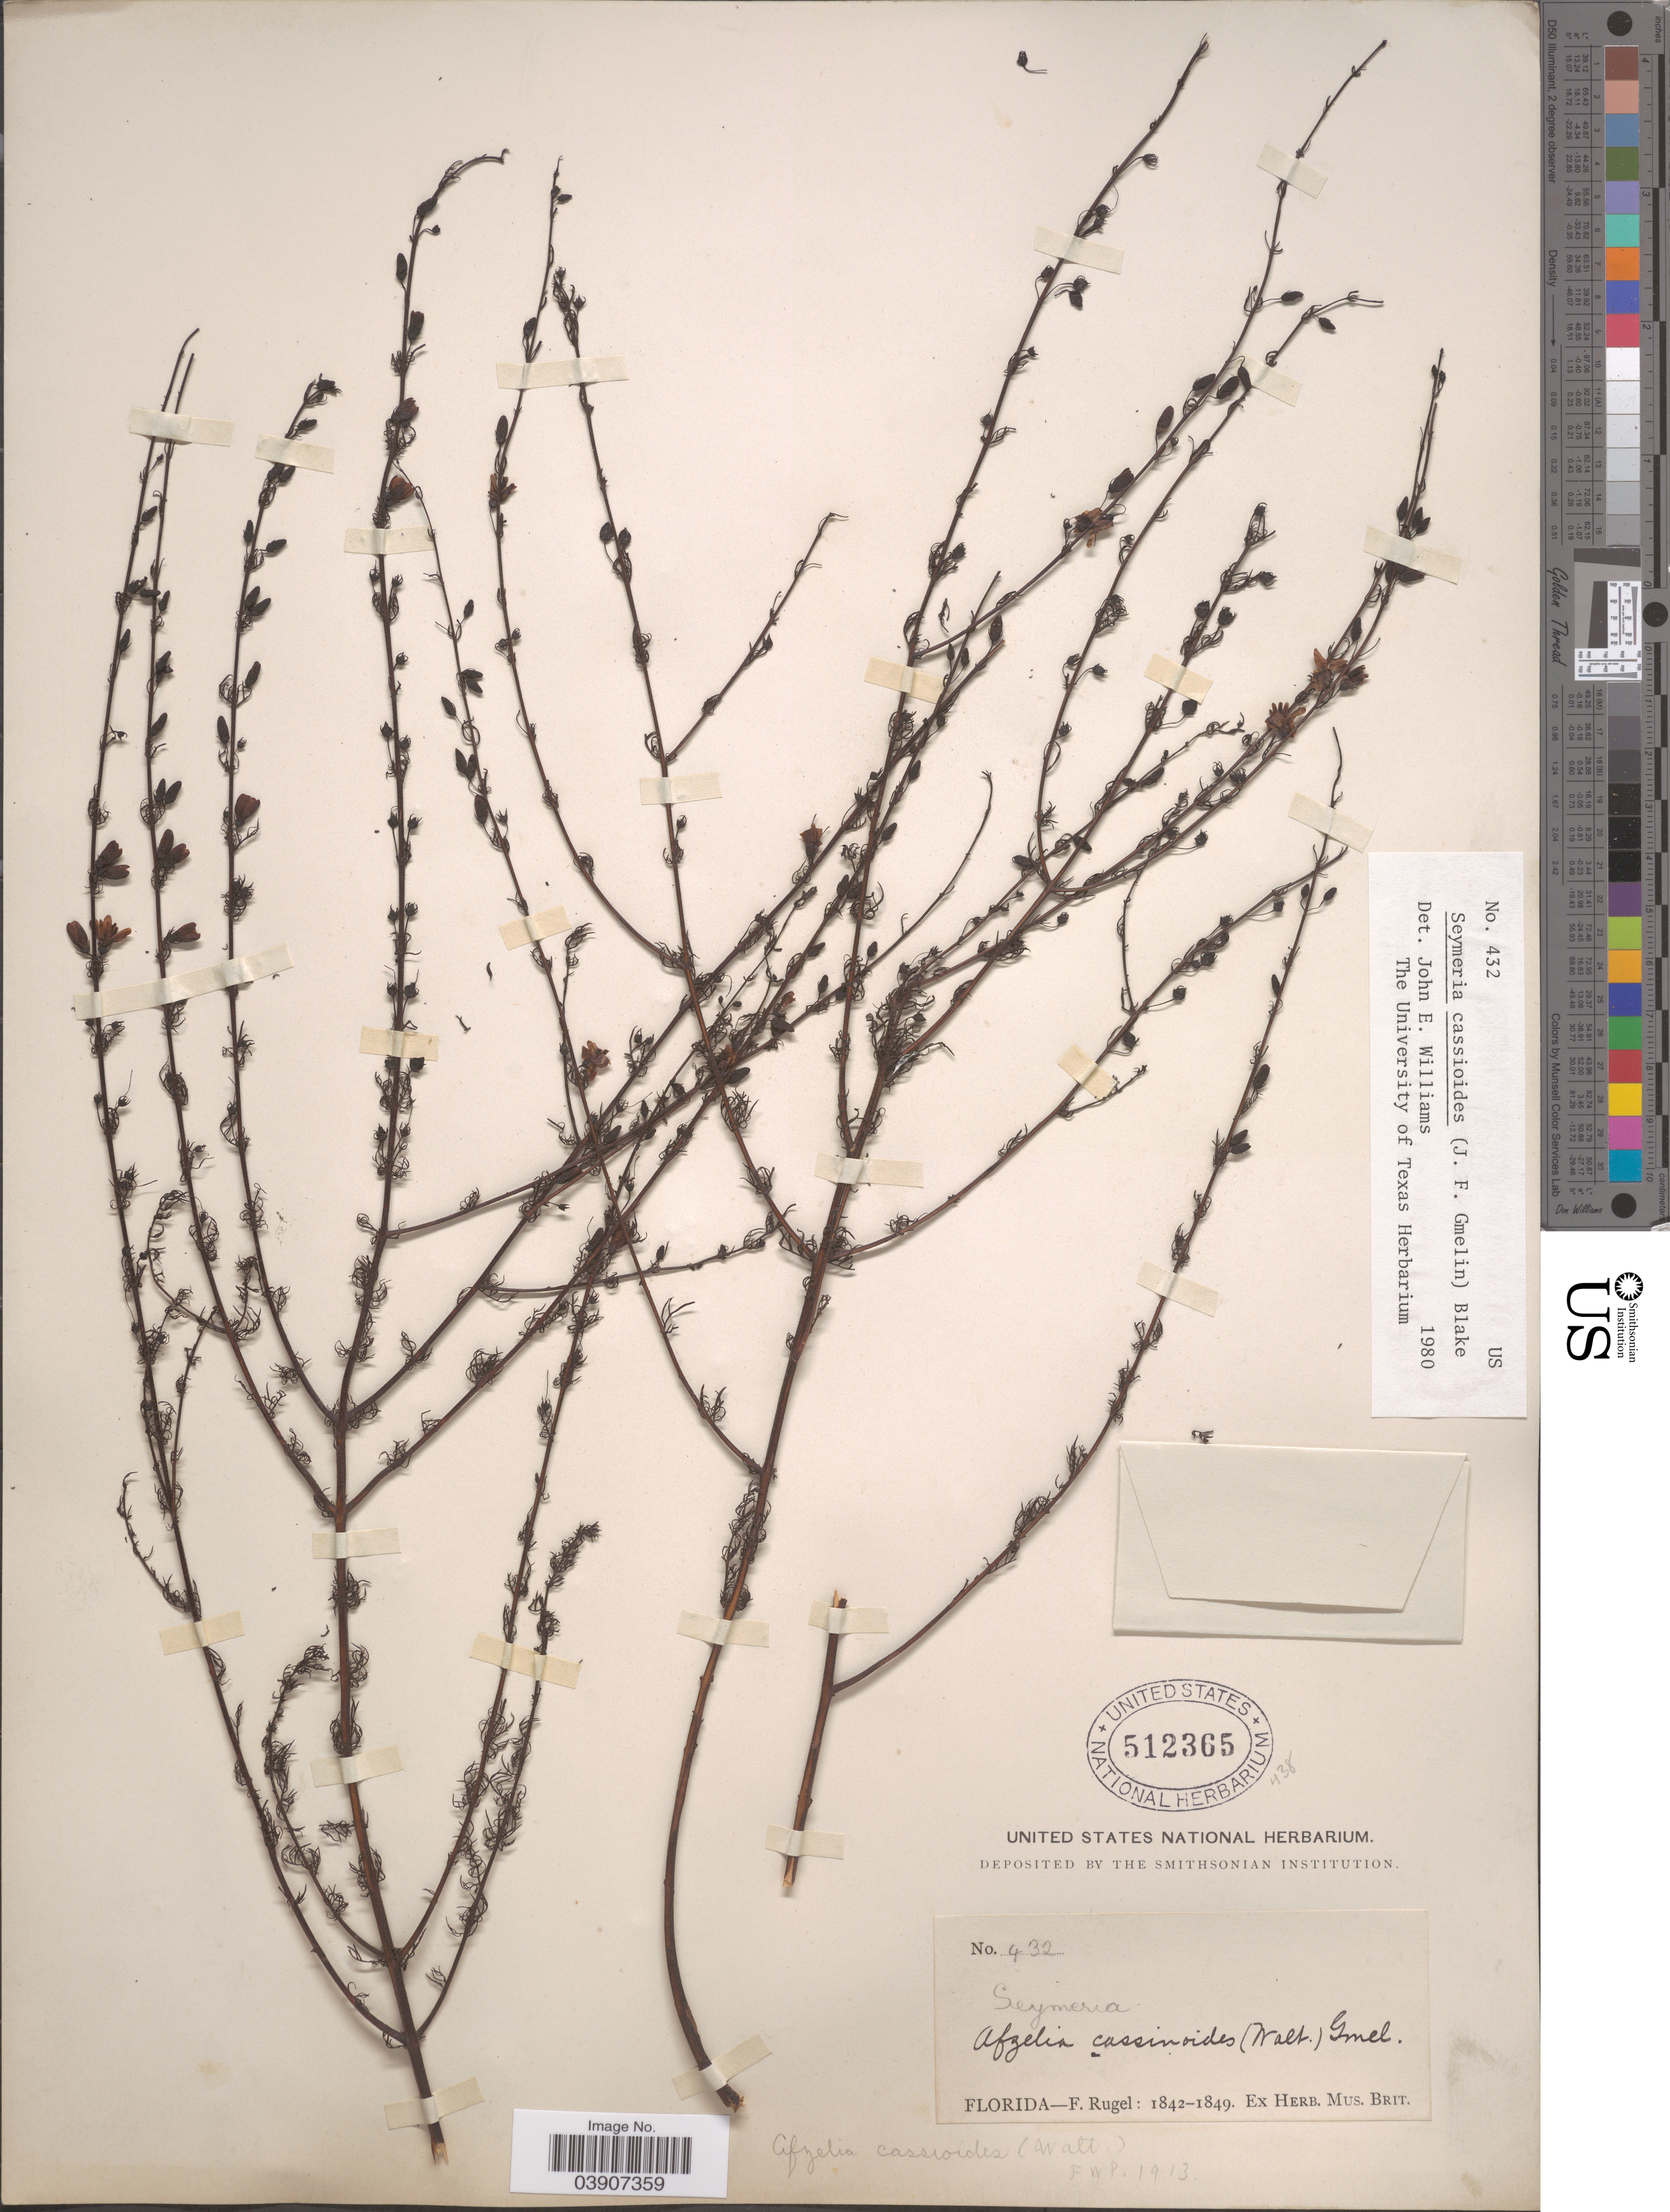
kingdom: Plantae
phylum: Tracheophyta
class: Magnoliopsida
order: Lamiales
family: Orobanchaceae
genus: Seymeria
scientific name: Seymeria cassioides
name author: (J.F. Gmel.) S.F. Blake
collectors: F. Rugel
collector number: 432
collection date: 1842/1849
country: United States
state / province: Florida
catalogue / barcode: US 512365